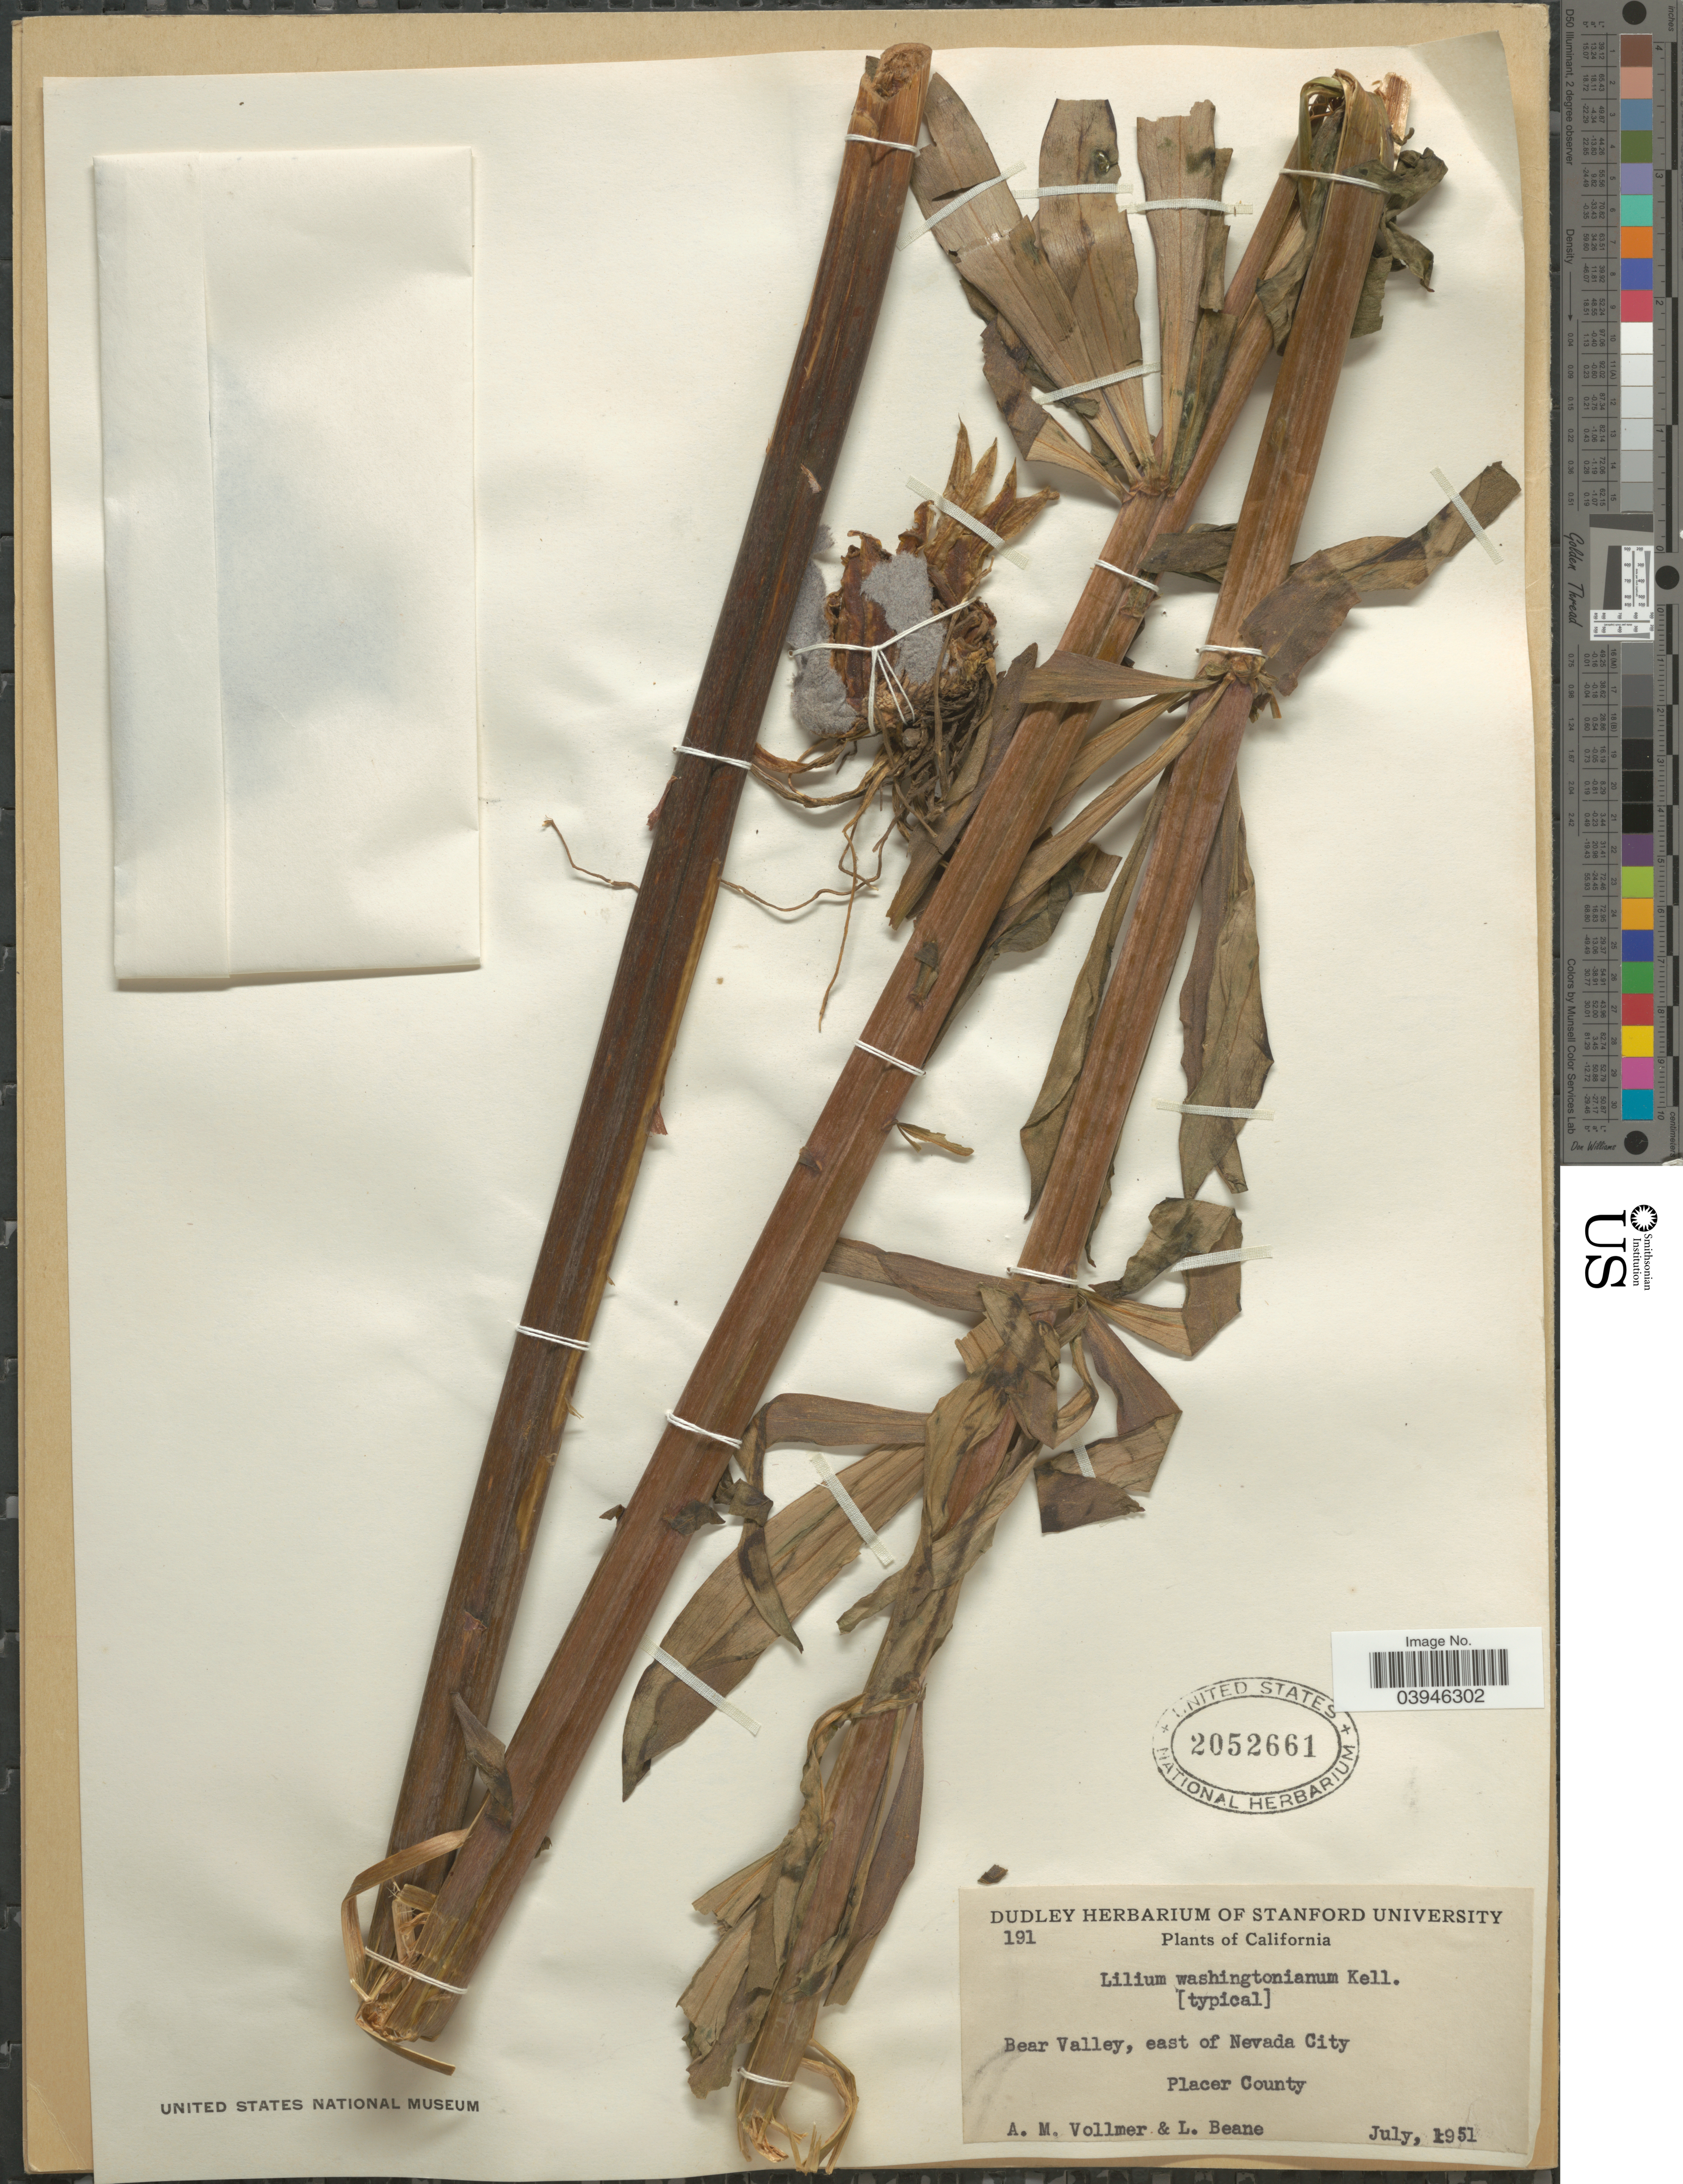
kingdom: Plantae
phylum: Tracheophyta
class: Liliopsida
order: Liliales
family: Liliaceae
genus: Lilium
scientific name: Lilium washingtonianum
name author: Kellogg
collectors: A. Vollmer & L. Beane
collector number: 191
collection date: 1951-07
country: United States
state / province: California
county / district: Placer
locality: Bear Valley, east of Nevada City. Placer County.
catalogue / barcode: US 2052661